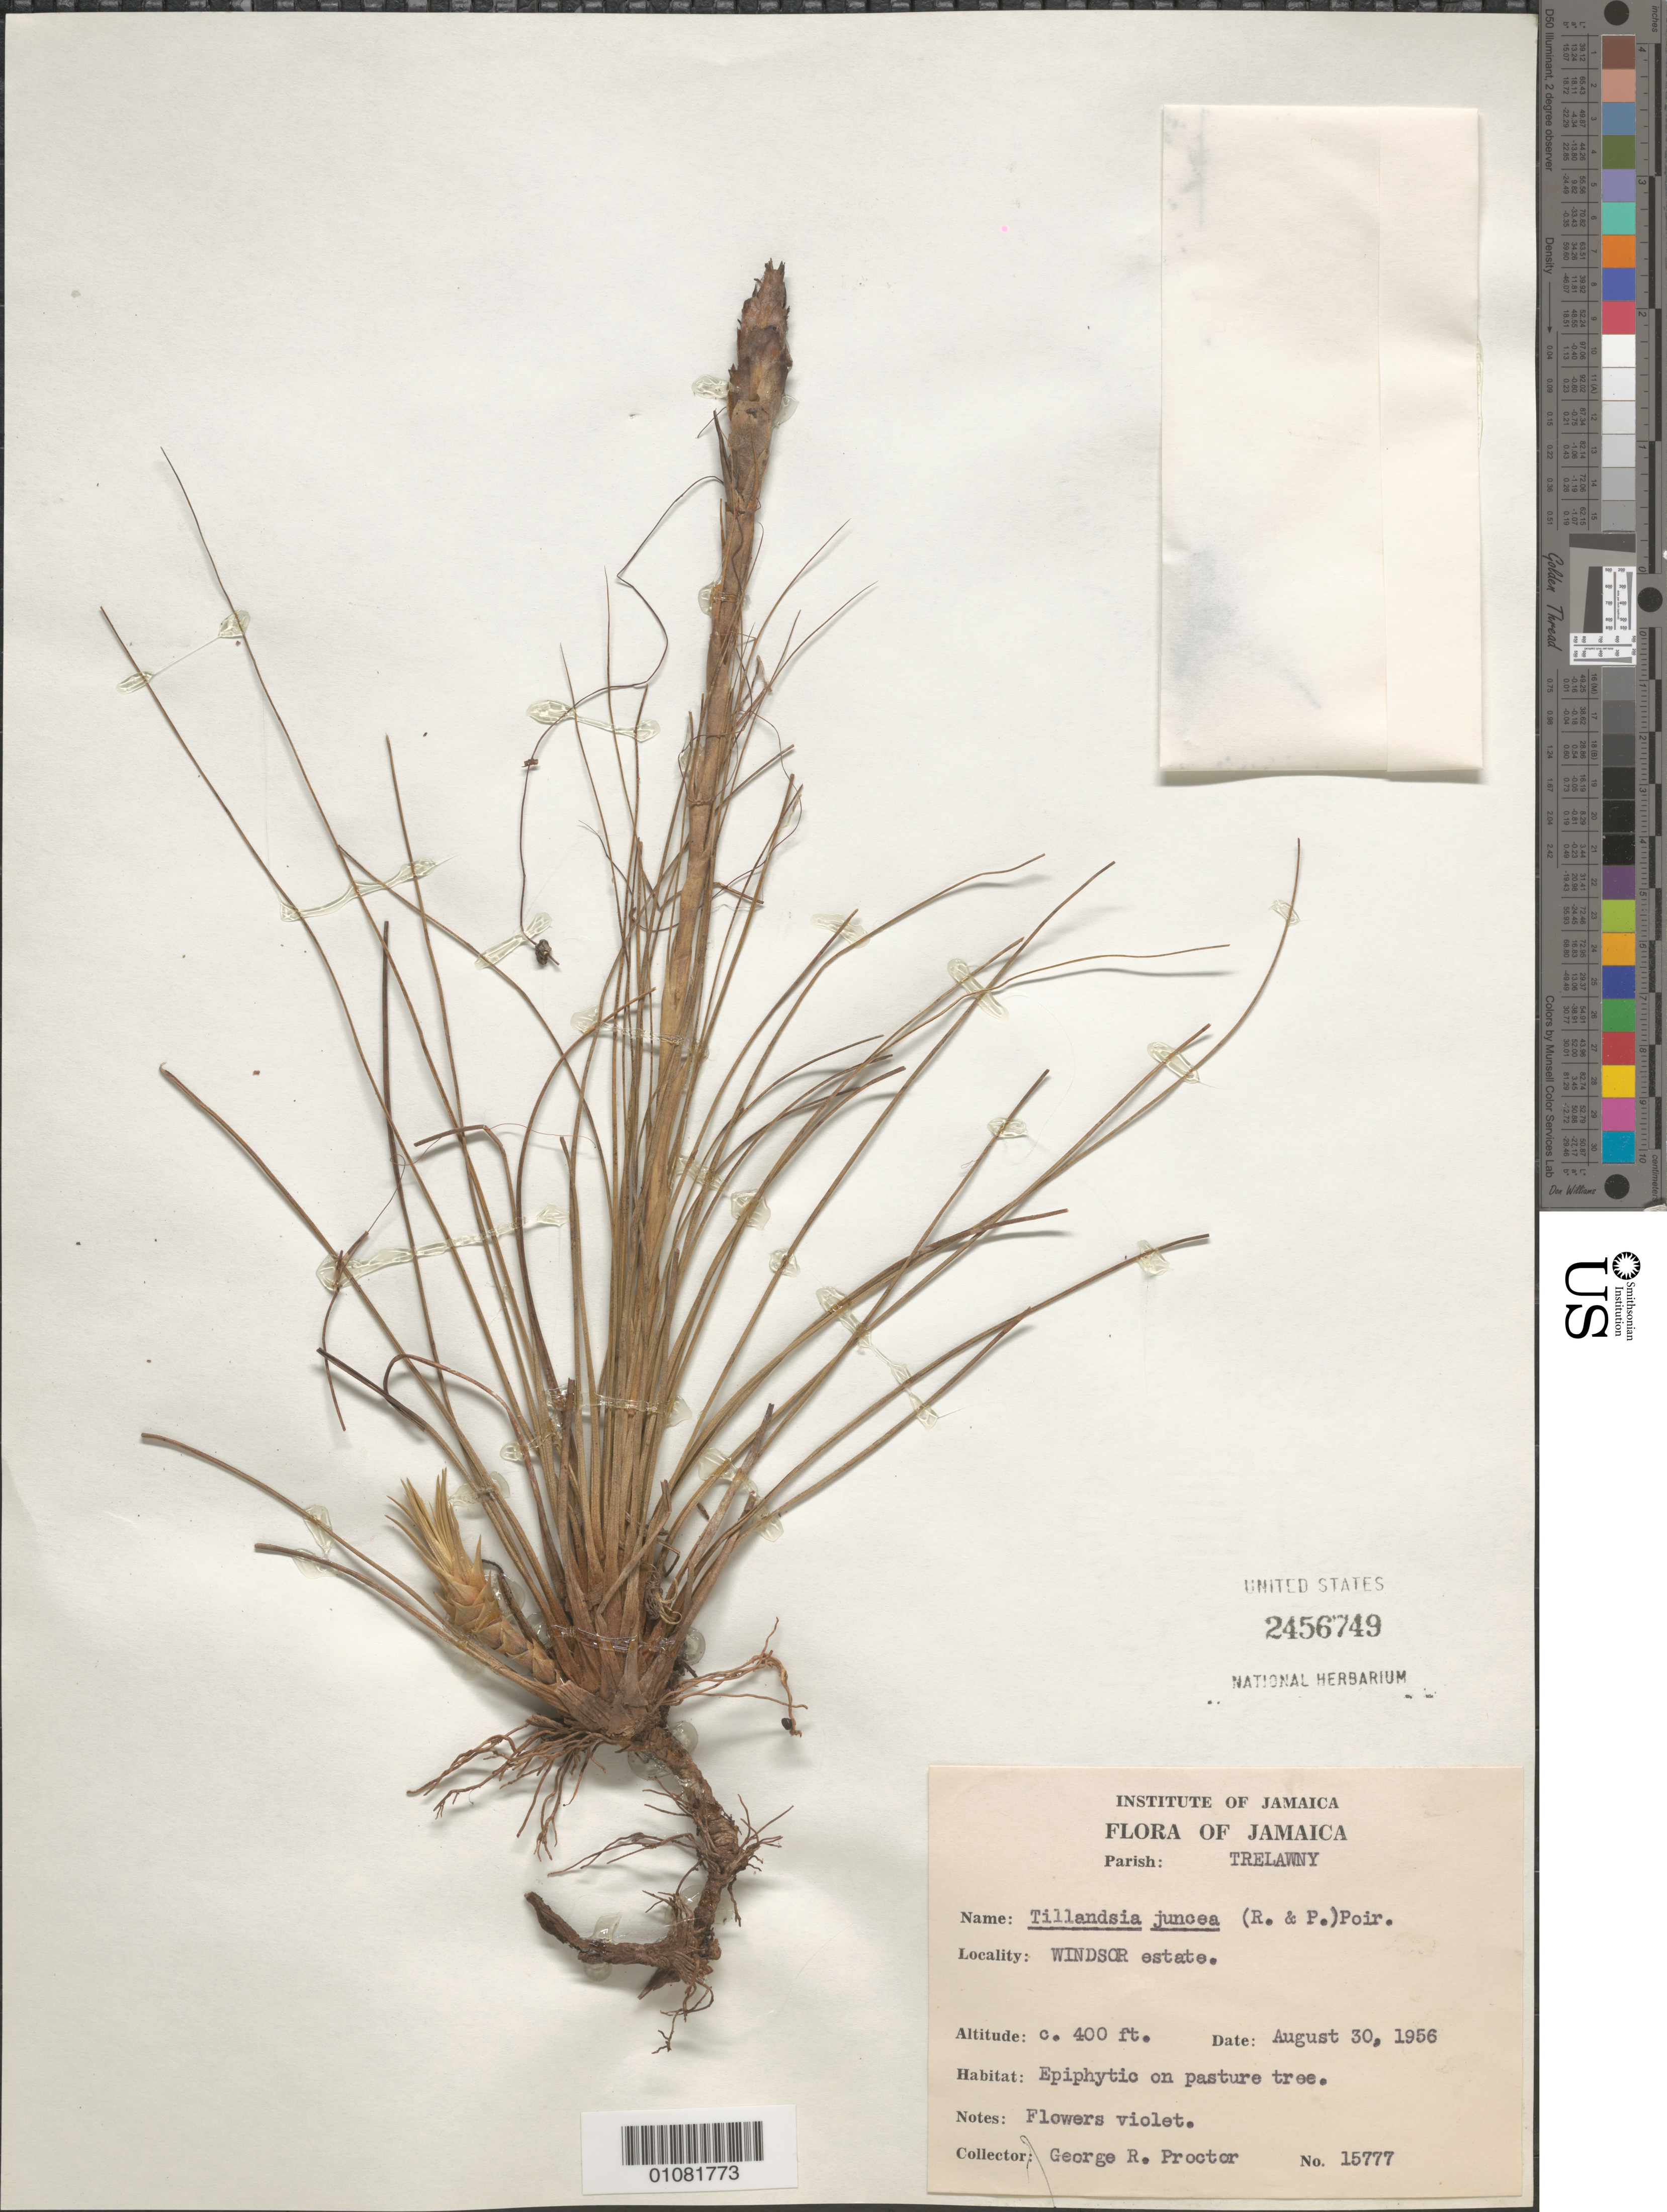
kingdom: Plantae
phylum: Tracheophyta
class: Liliopsida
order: Poales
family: Bromeliaceae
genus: Tillandsia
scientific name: Tillandsia juncea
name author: (Ruiz & Pav.) Poir.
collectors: G. R. Proctor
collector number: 15777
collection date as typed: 30 Aug 1956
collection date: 1956-08-30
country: Jamaica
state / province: Trelawny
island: Jamaica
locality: Windsor estate.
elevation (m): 122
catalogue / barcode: US 2456749